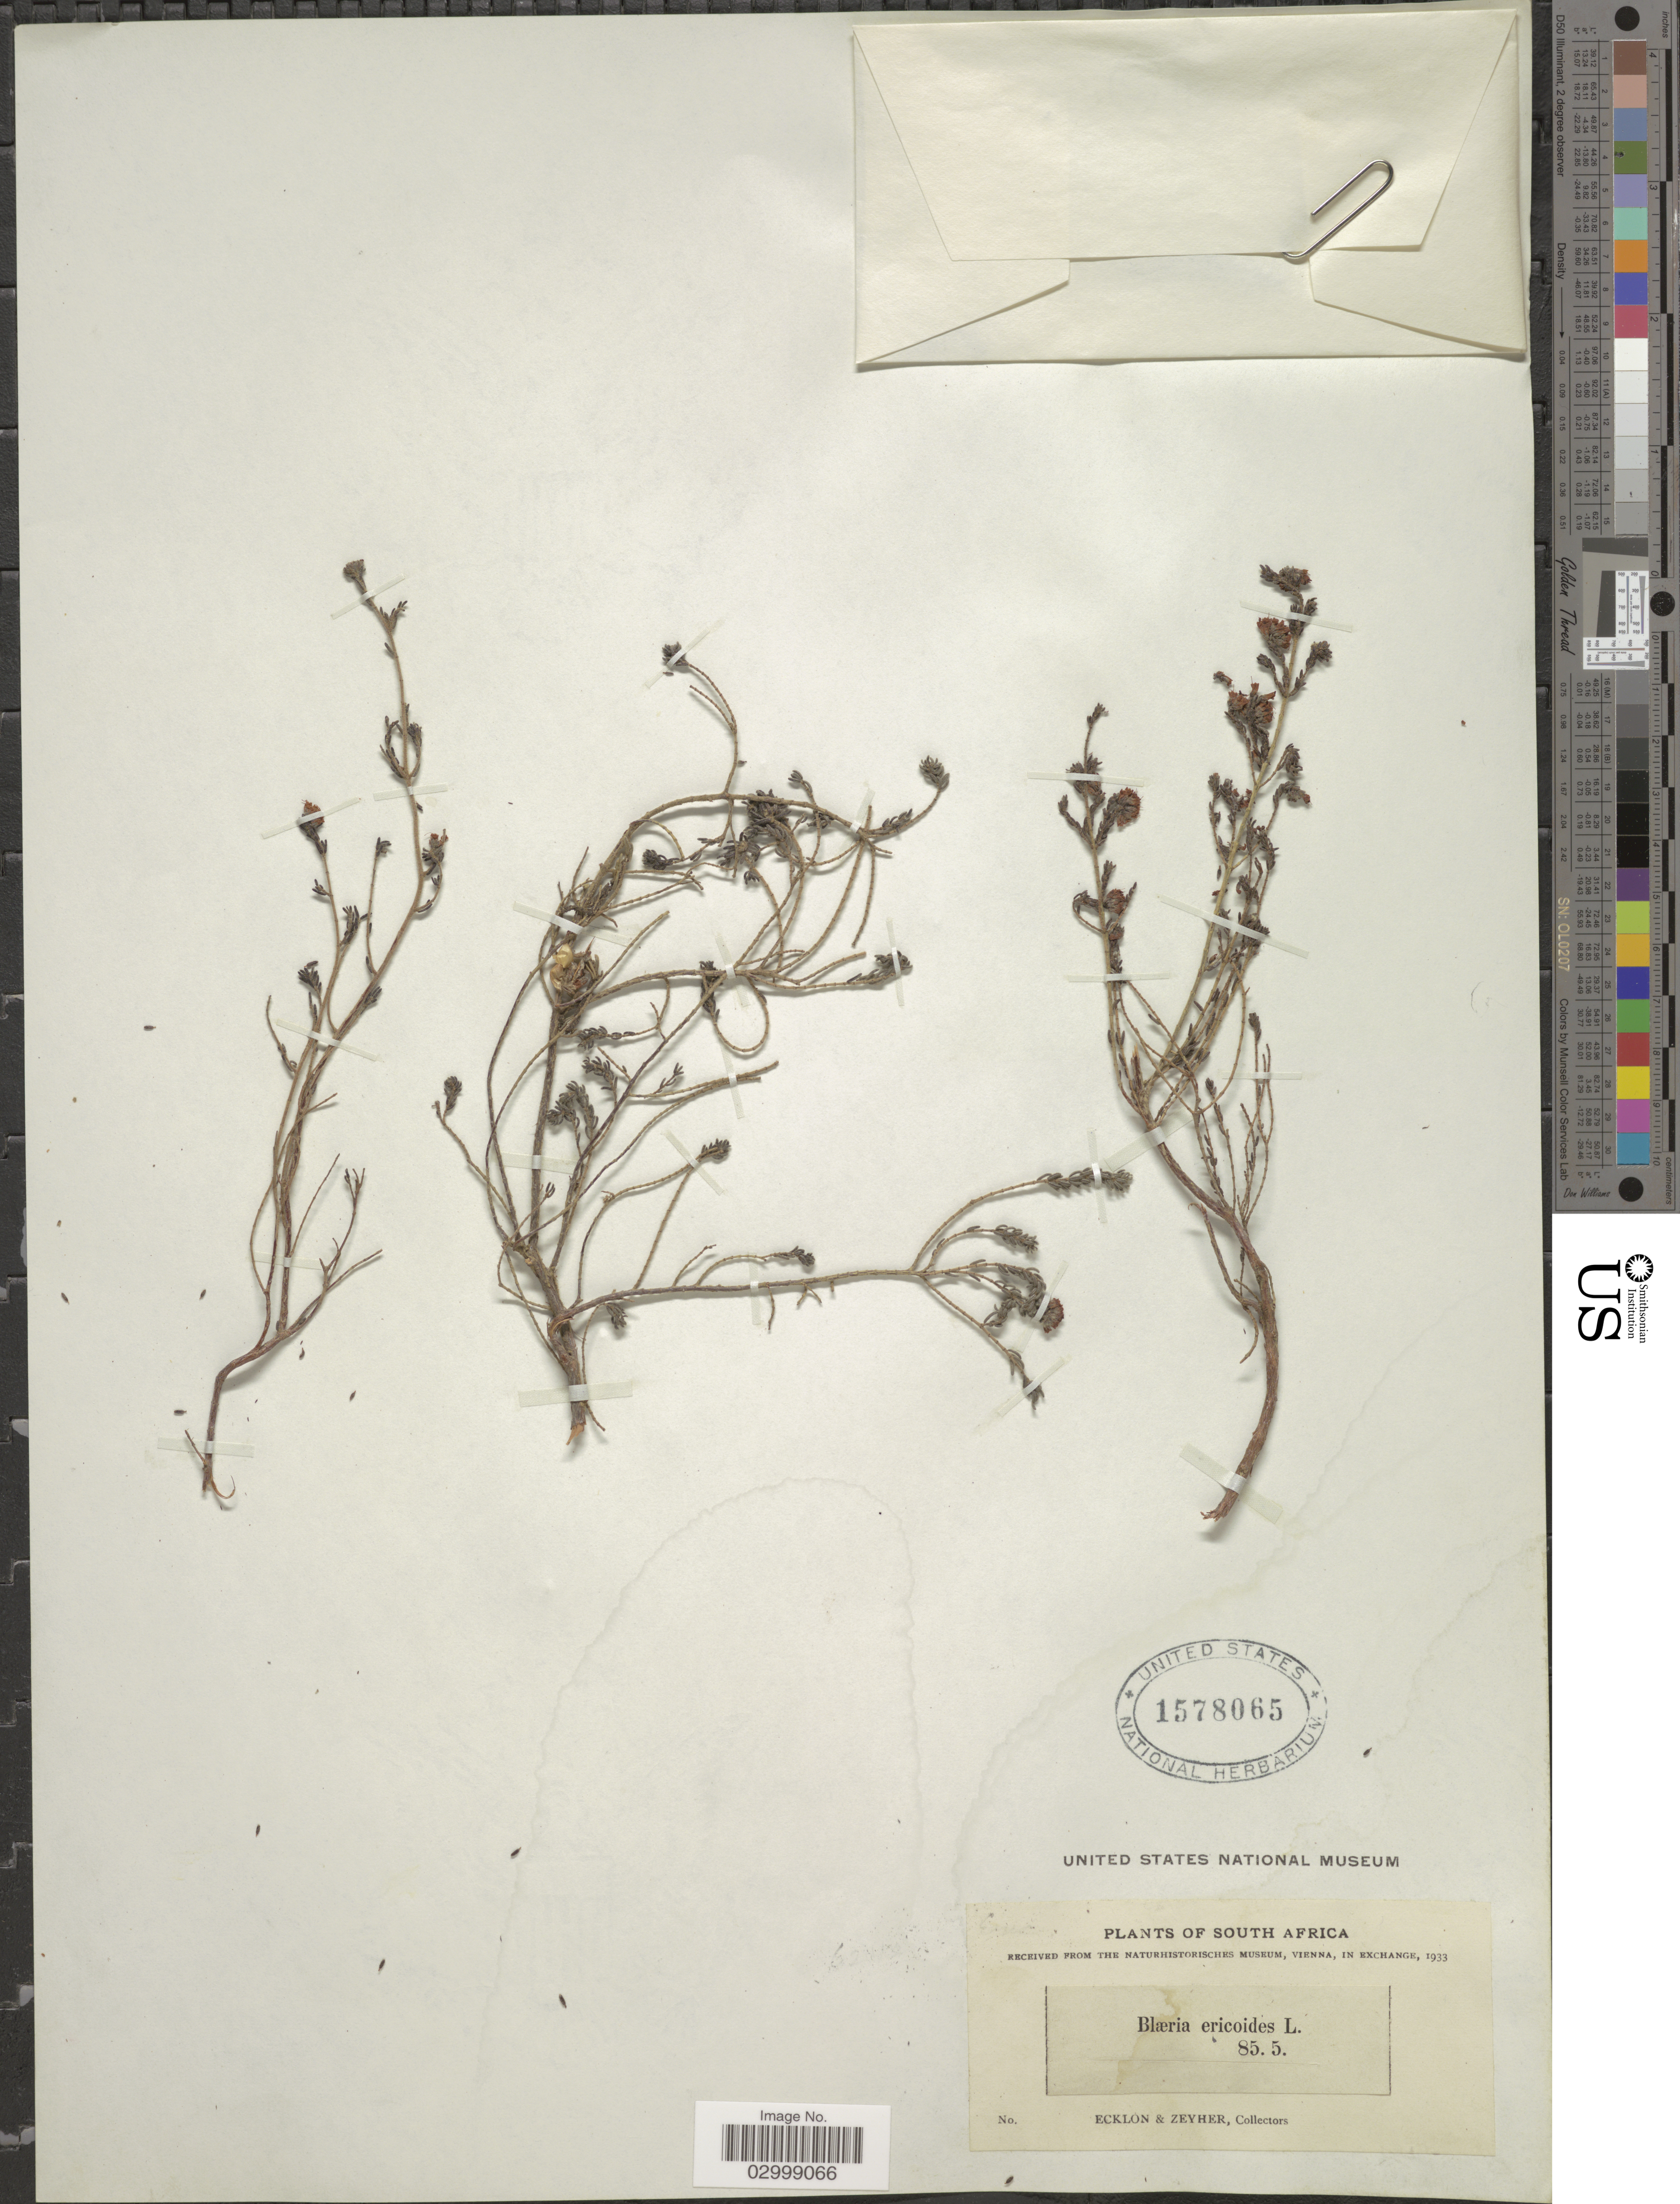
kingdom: Plantae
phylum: Tracheophyta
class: Magnoliopsida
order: Ericales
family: Ericaceae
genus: Blaeria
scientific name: Blaeria ericoides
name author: L.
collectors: -. Ecklon & -. Zeyher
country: South Africa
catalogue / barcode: US 1578065